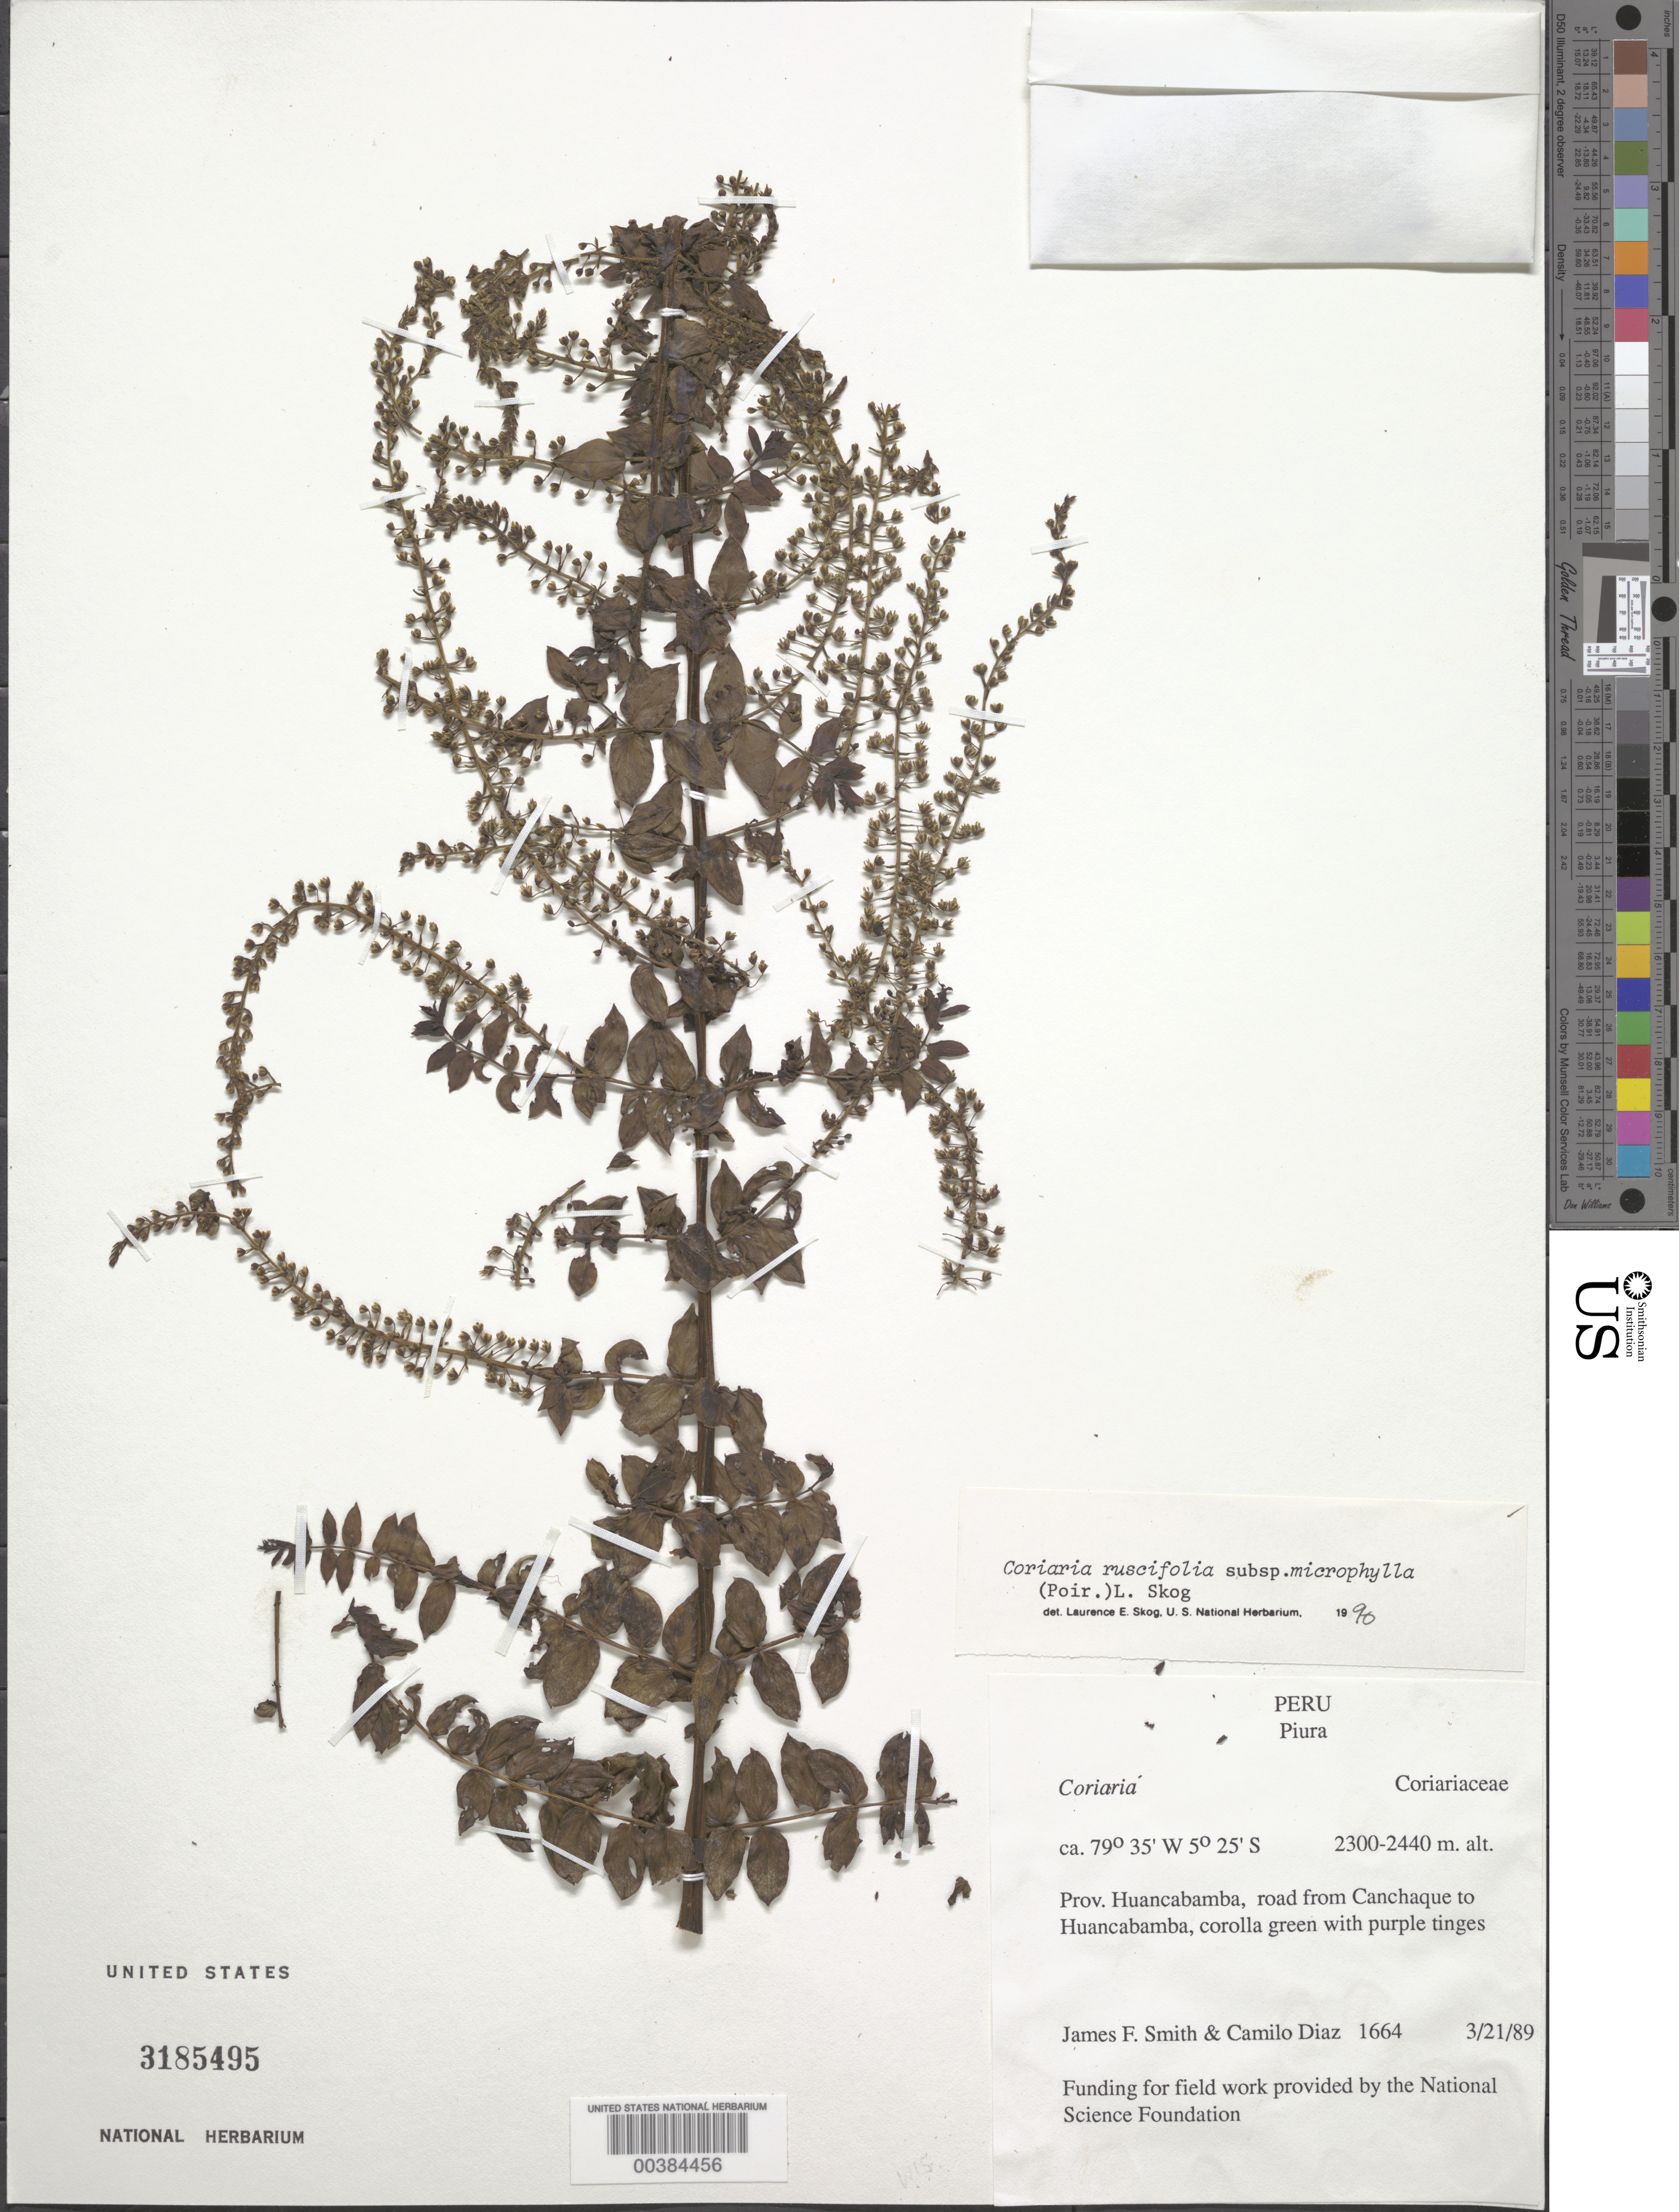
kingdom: Plantae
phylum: Tracheophyta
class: Magnoliopsida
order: Cucurbitales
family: Coriariaceae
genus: Coriaria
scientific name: Coriaria ruscifolia subsp. microphylla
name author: (Poir.) L.E. Skog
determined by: Skog, Laurence E.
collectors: J. F. Smith & C. Díaz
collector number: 1664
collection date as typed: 21 Mar 1989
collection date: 1989-03-21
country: Peru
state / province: Piura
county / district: Huancabamba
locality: Road from canchaque to huancabamba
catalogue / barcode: US 3185495